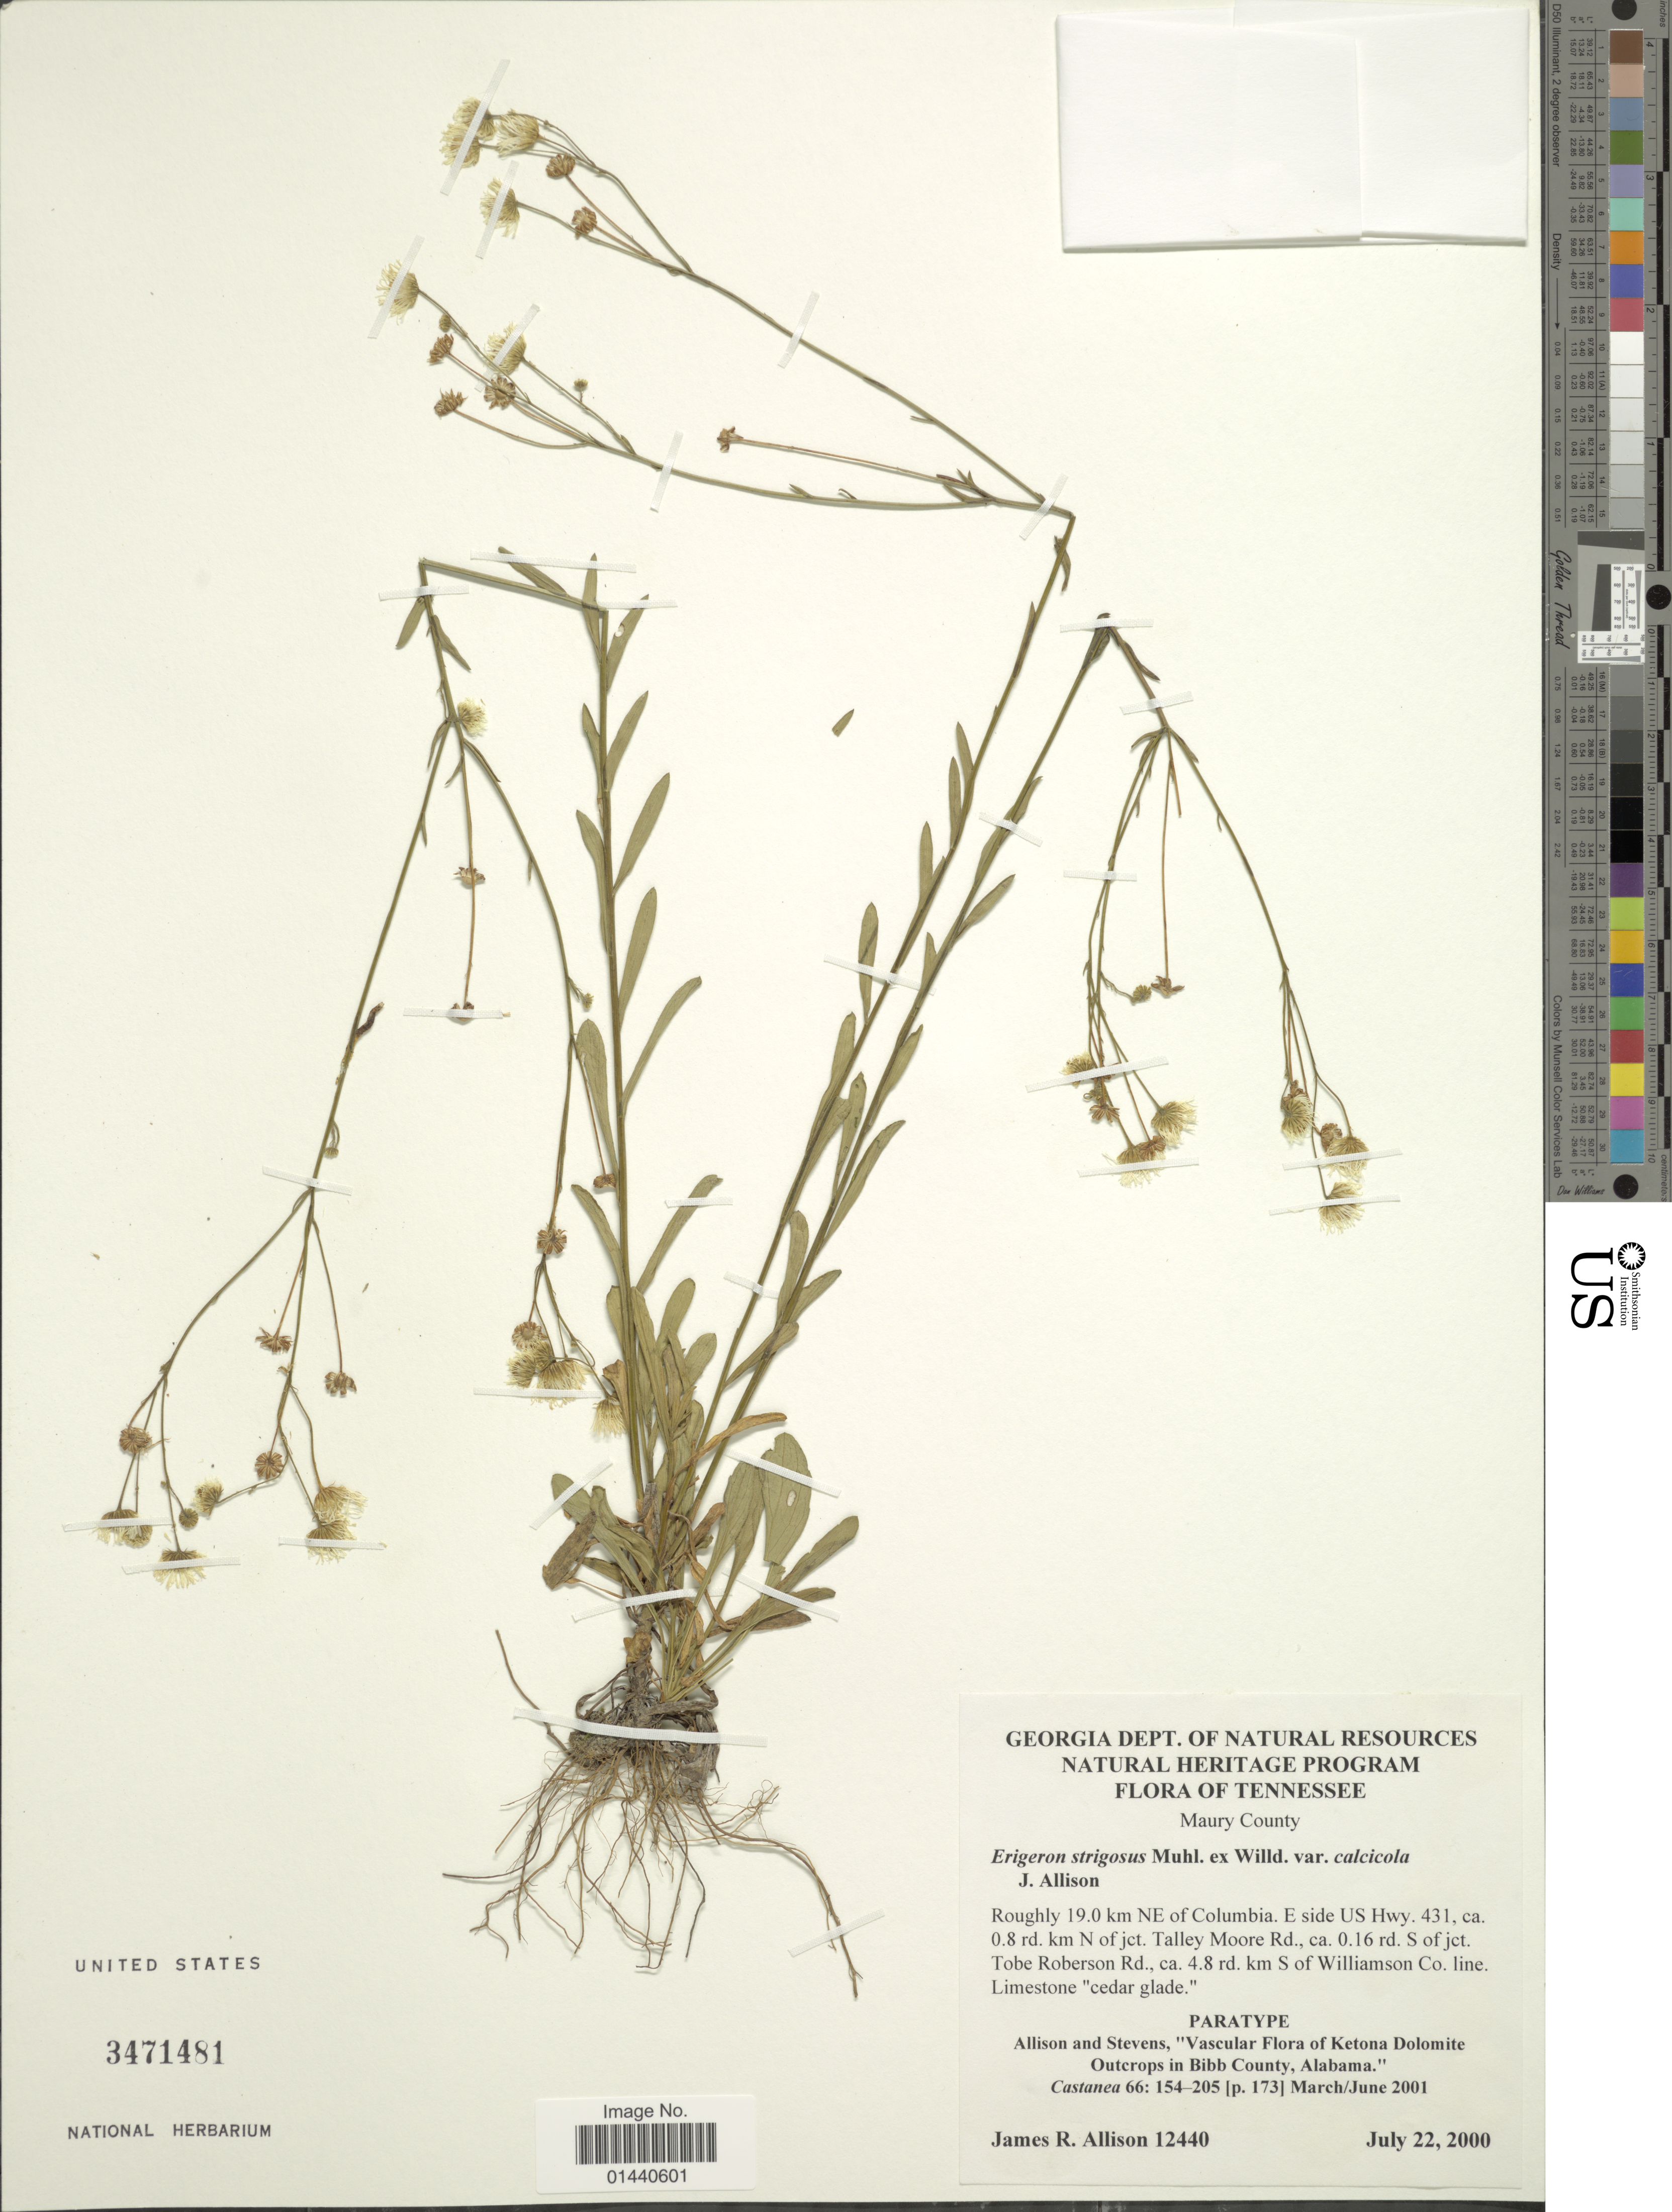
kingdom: Plantae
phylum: Tracheophyta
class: Magnoliopsida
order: Asterales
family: Asteraceae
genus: Erigeron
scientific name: Erigeron strigosus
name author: Muhl. ex Willd.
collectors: J. R. Allison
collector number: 12440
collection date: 2000-07-22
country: United States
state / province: Tennessee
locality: Maury County. Roughly 19.0 km NE of Columbia. E side US Hwy. 431, ca. 0.8 rd. km N of jct. Talley Moore Rd., ca. 0.16 rd. S of jct. Tobe Roberson Rd., ca. 4.8 rd. km S of Williamson Co.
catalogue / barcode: US 3471481